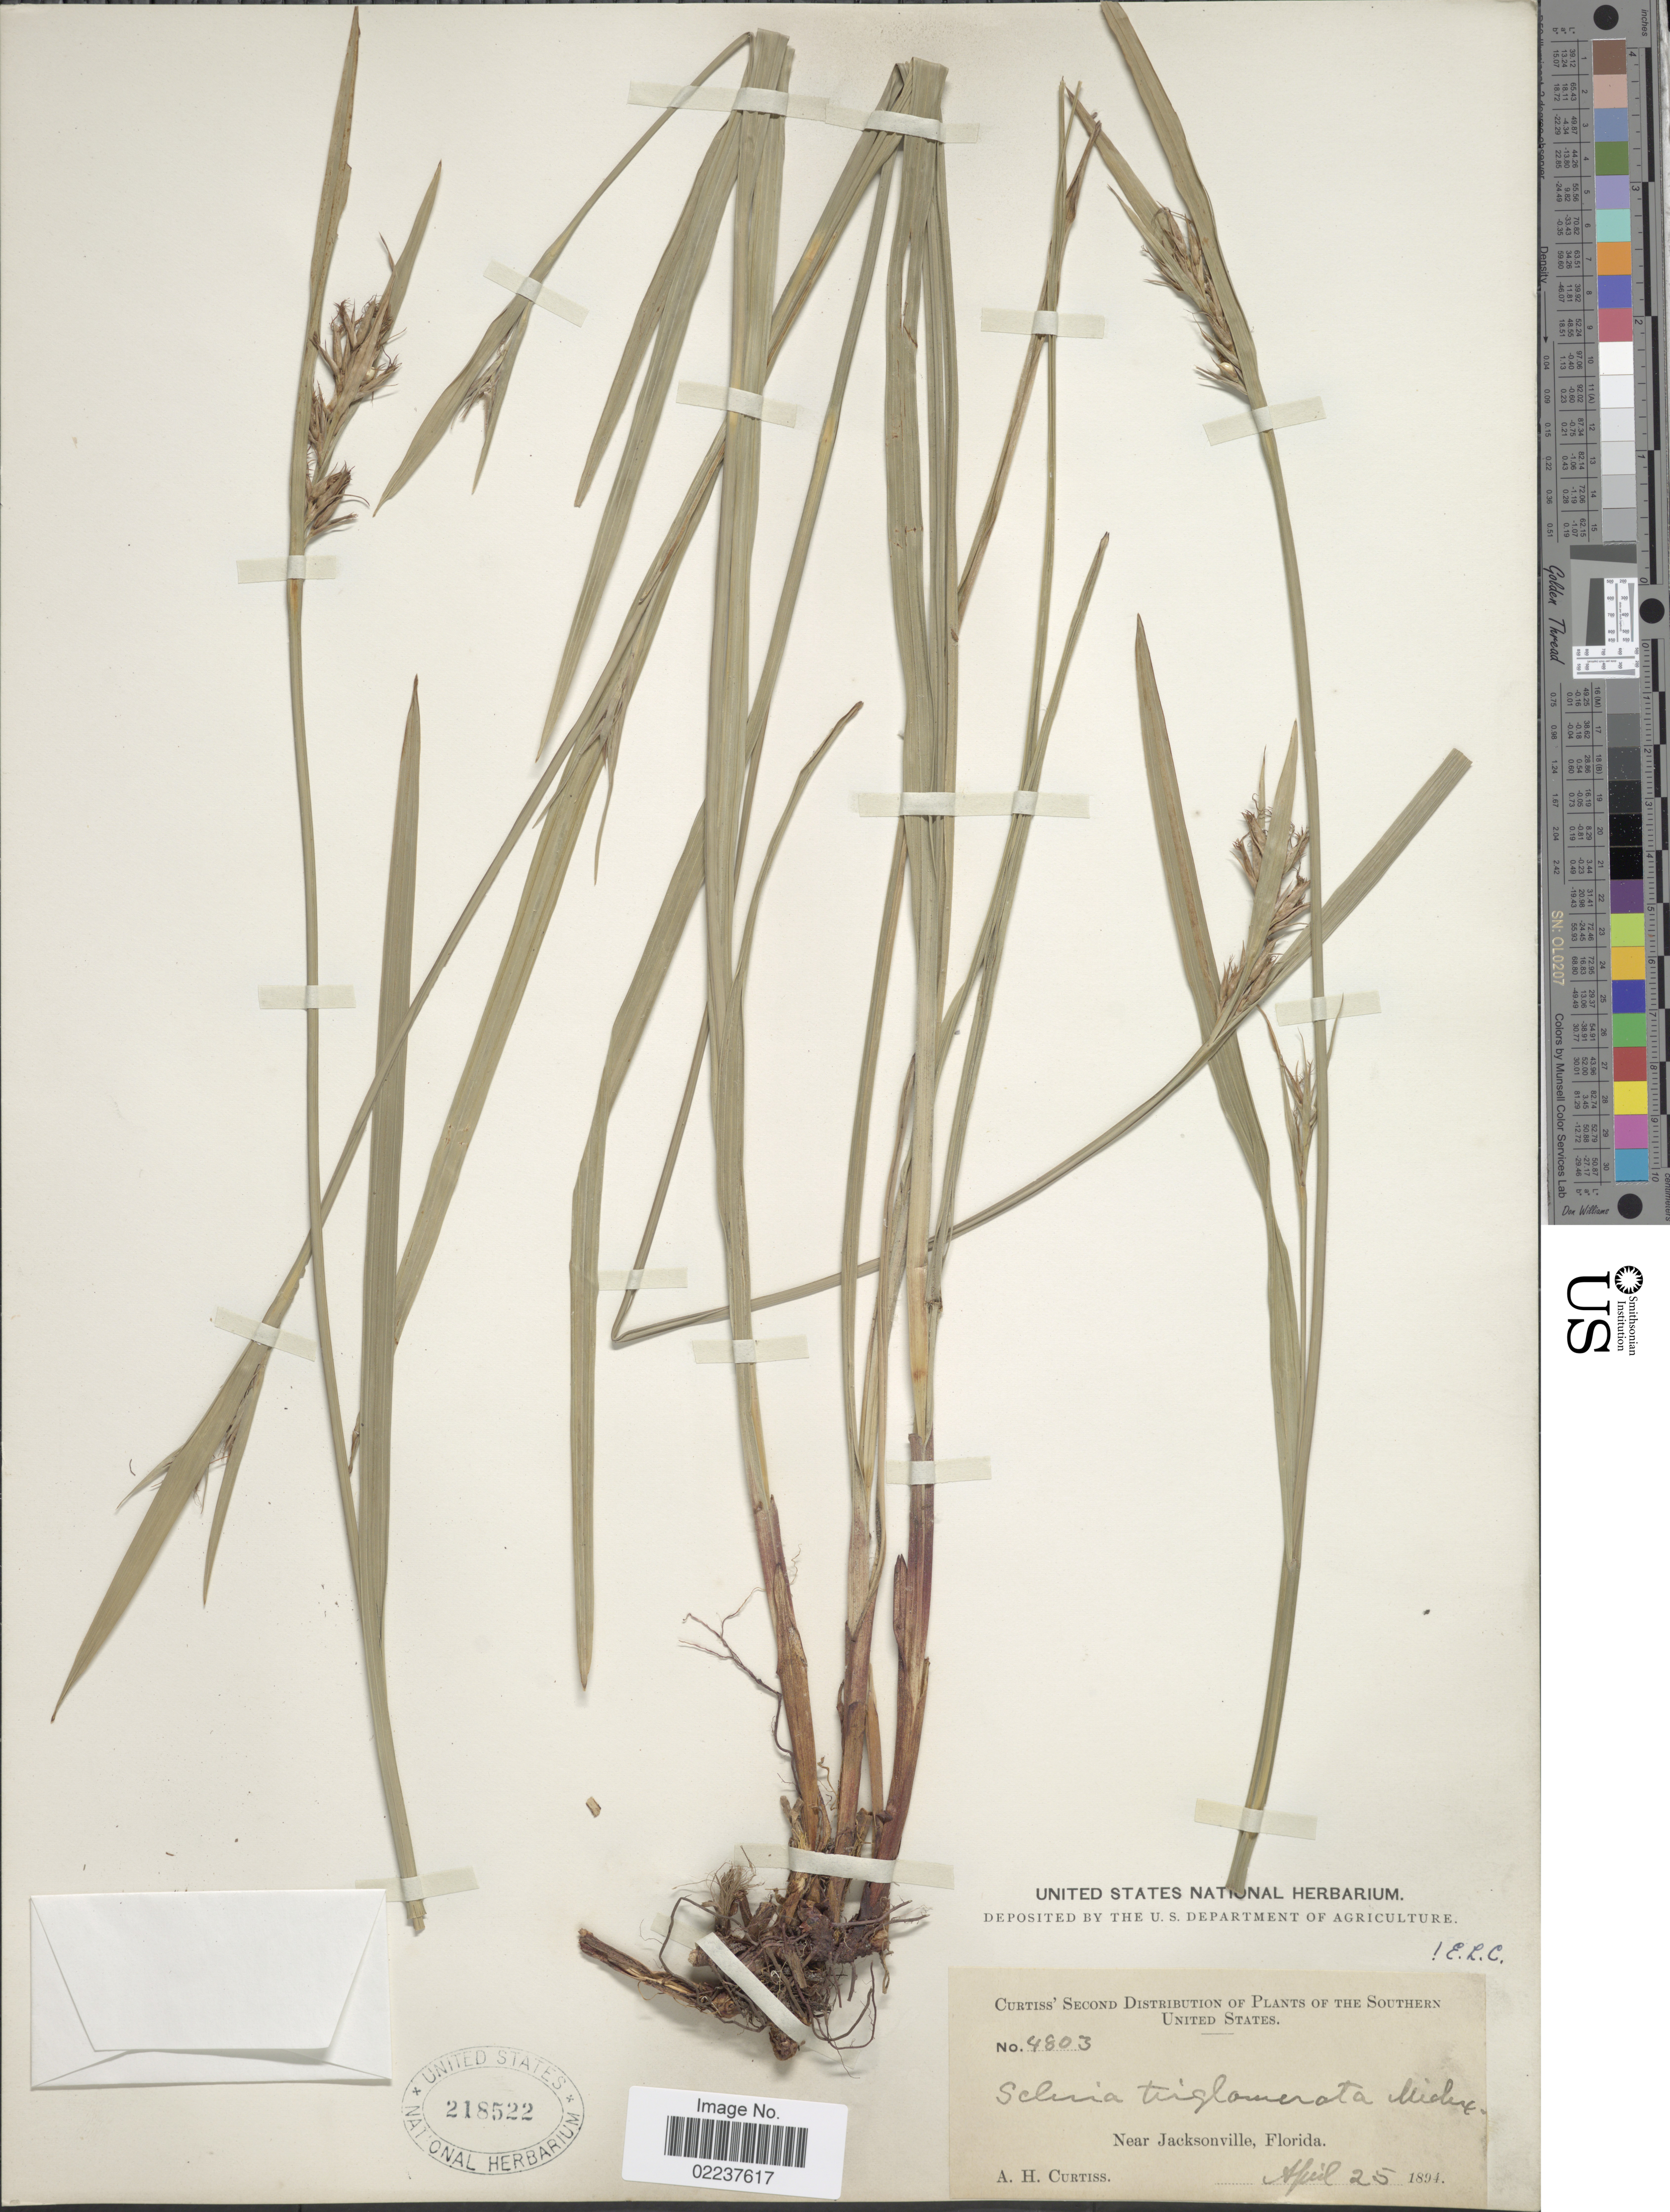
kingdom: Plantae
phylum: Tracheophyta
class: Liliopsida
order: Poales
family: Cyperaceae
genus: Scleria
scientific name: Scleria triglomerata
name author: Michx.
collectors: A. H. Curtiss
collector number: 4803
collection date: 1894-04-25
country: United States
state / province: Florida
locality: Near Jacksonville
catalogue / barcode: US 218522